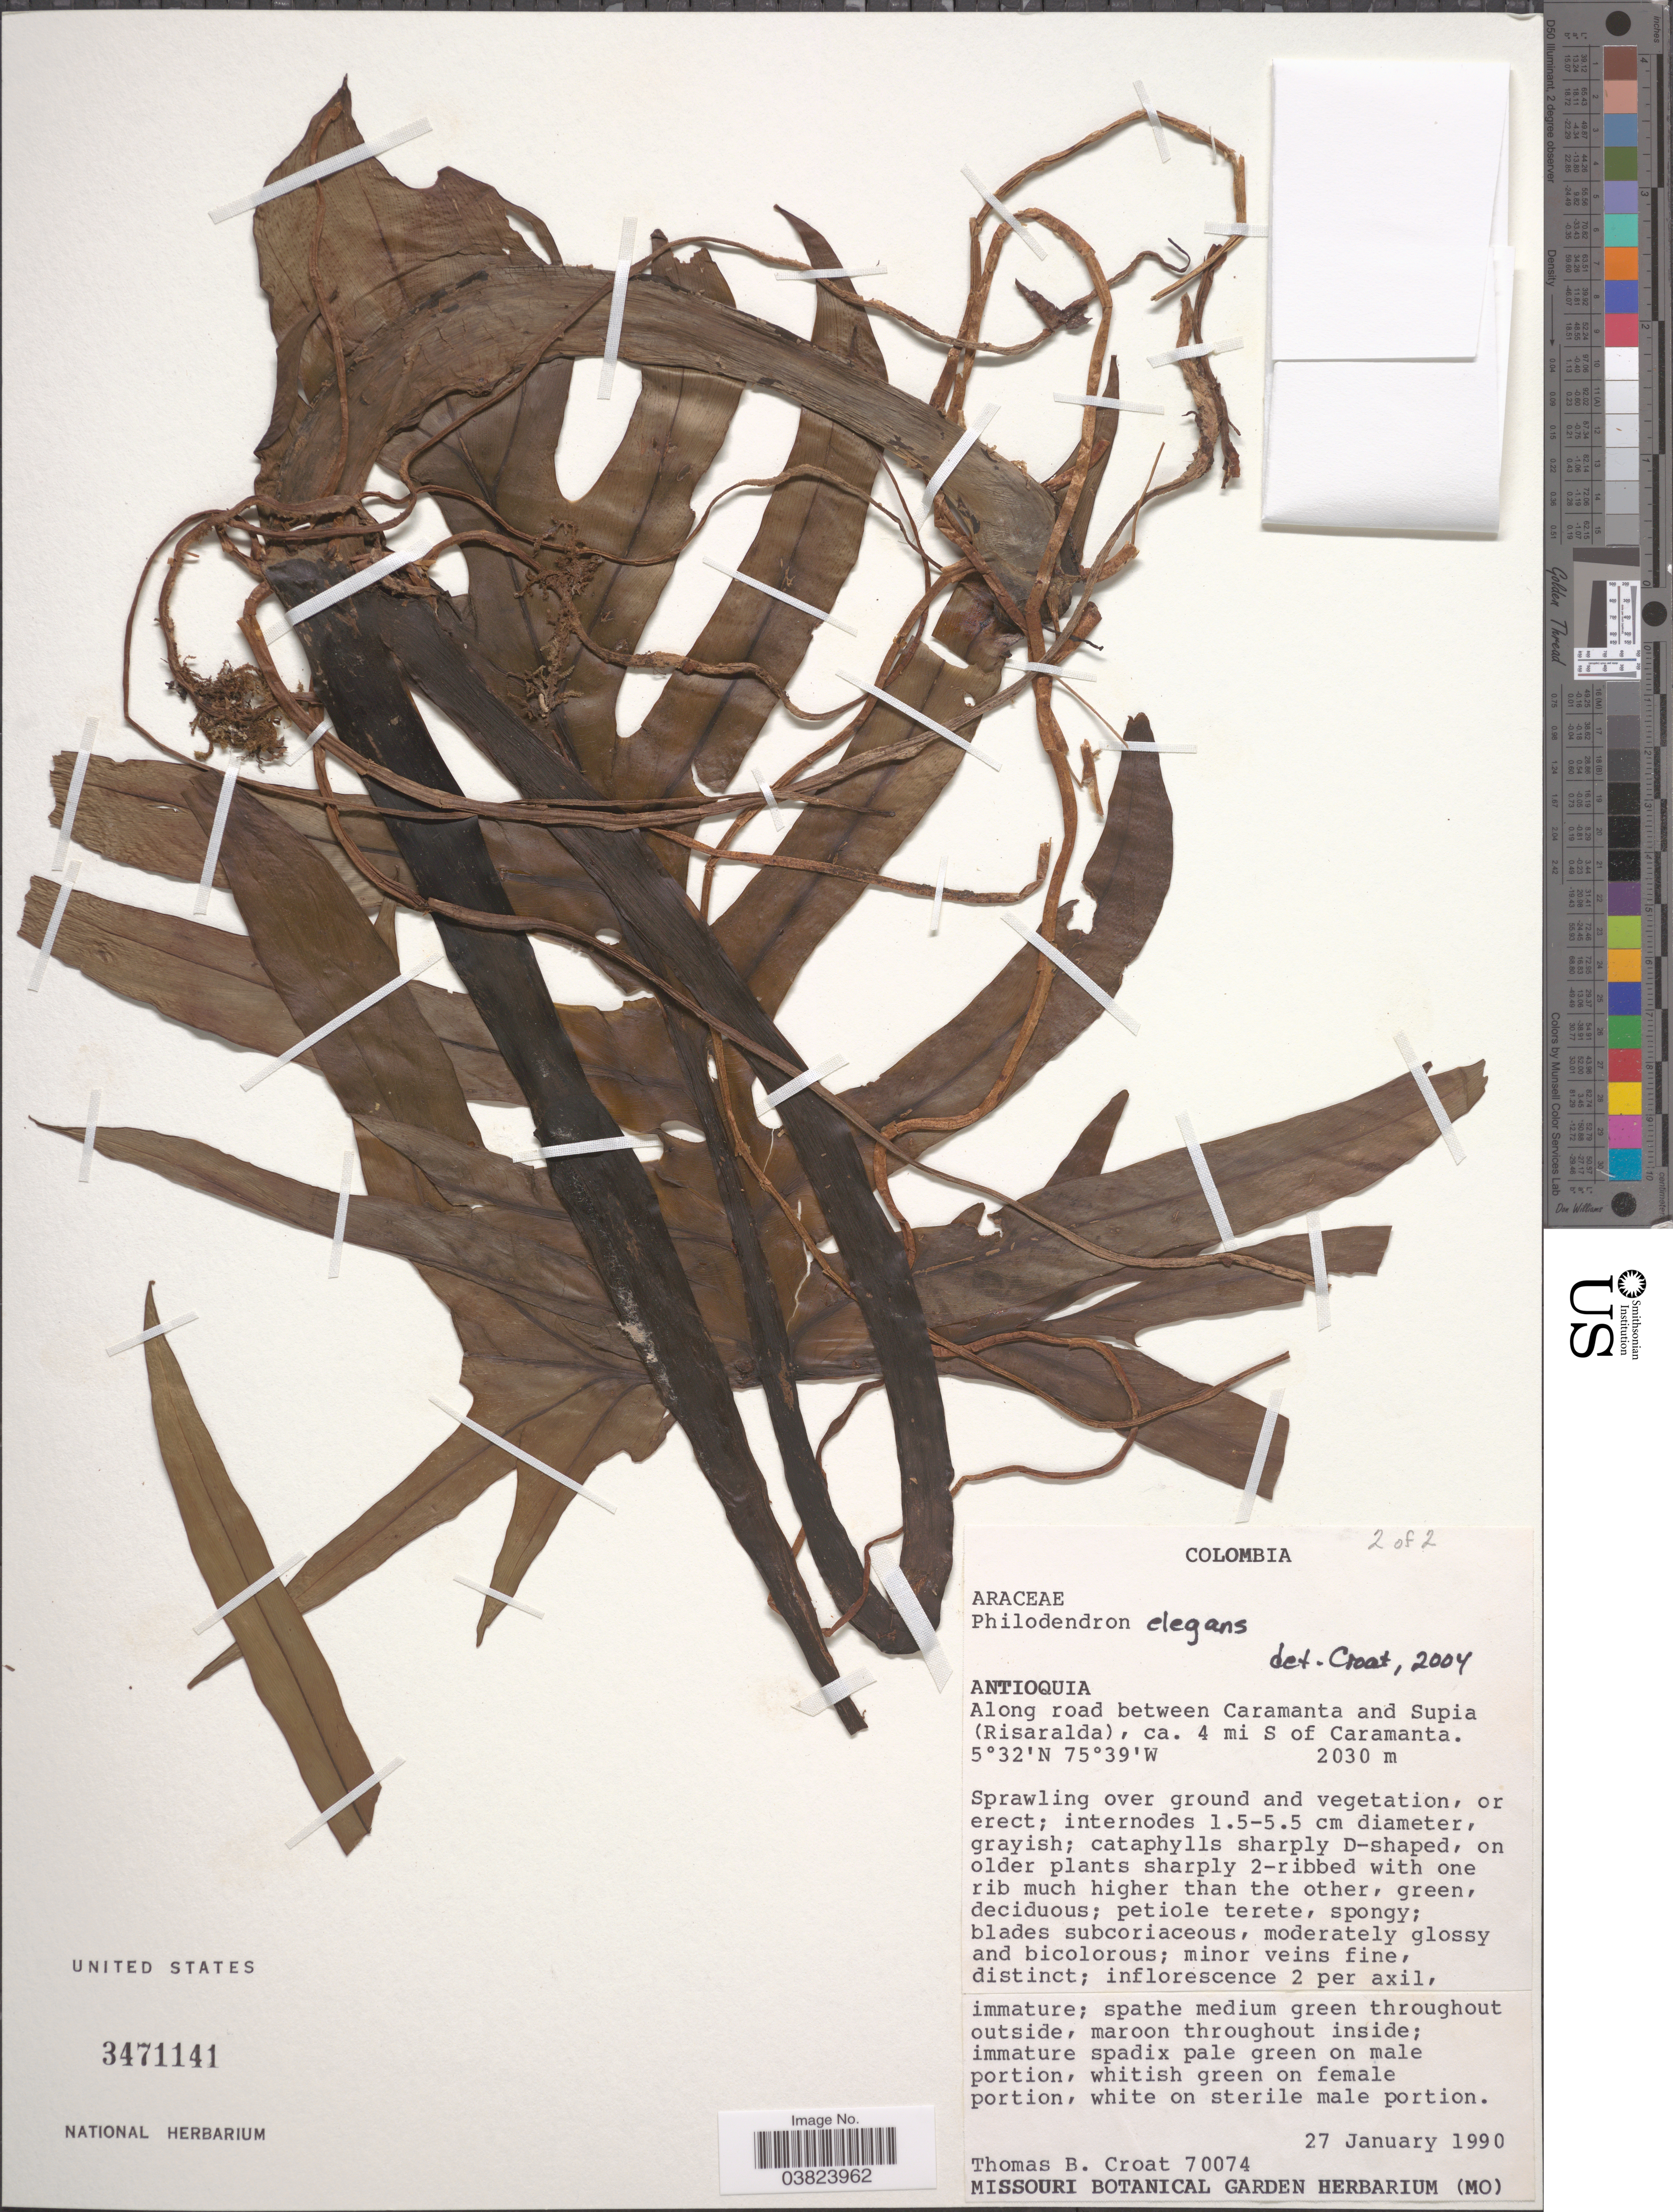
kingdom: Plantae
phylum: Tracheophyta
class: Liliopsida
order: Alismatales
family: Araceae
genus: Philodendron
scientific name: Philodendron elegans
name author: K. Krause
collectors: T. B. Croat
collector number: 70074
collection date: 1990-01-27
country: Colombia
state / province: Antioquia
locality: Along road between Caramanta and Supia (Risaralda), ca. 4 mi S of Caramanta.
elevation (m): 2030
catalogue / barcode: US 3471141